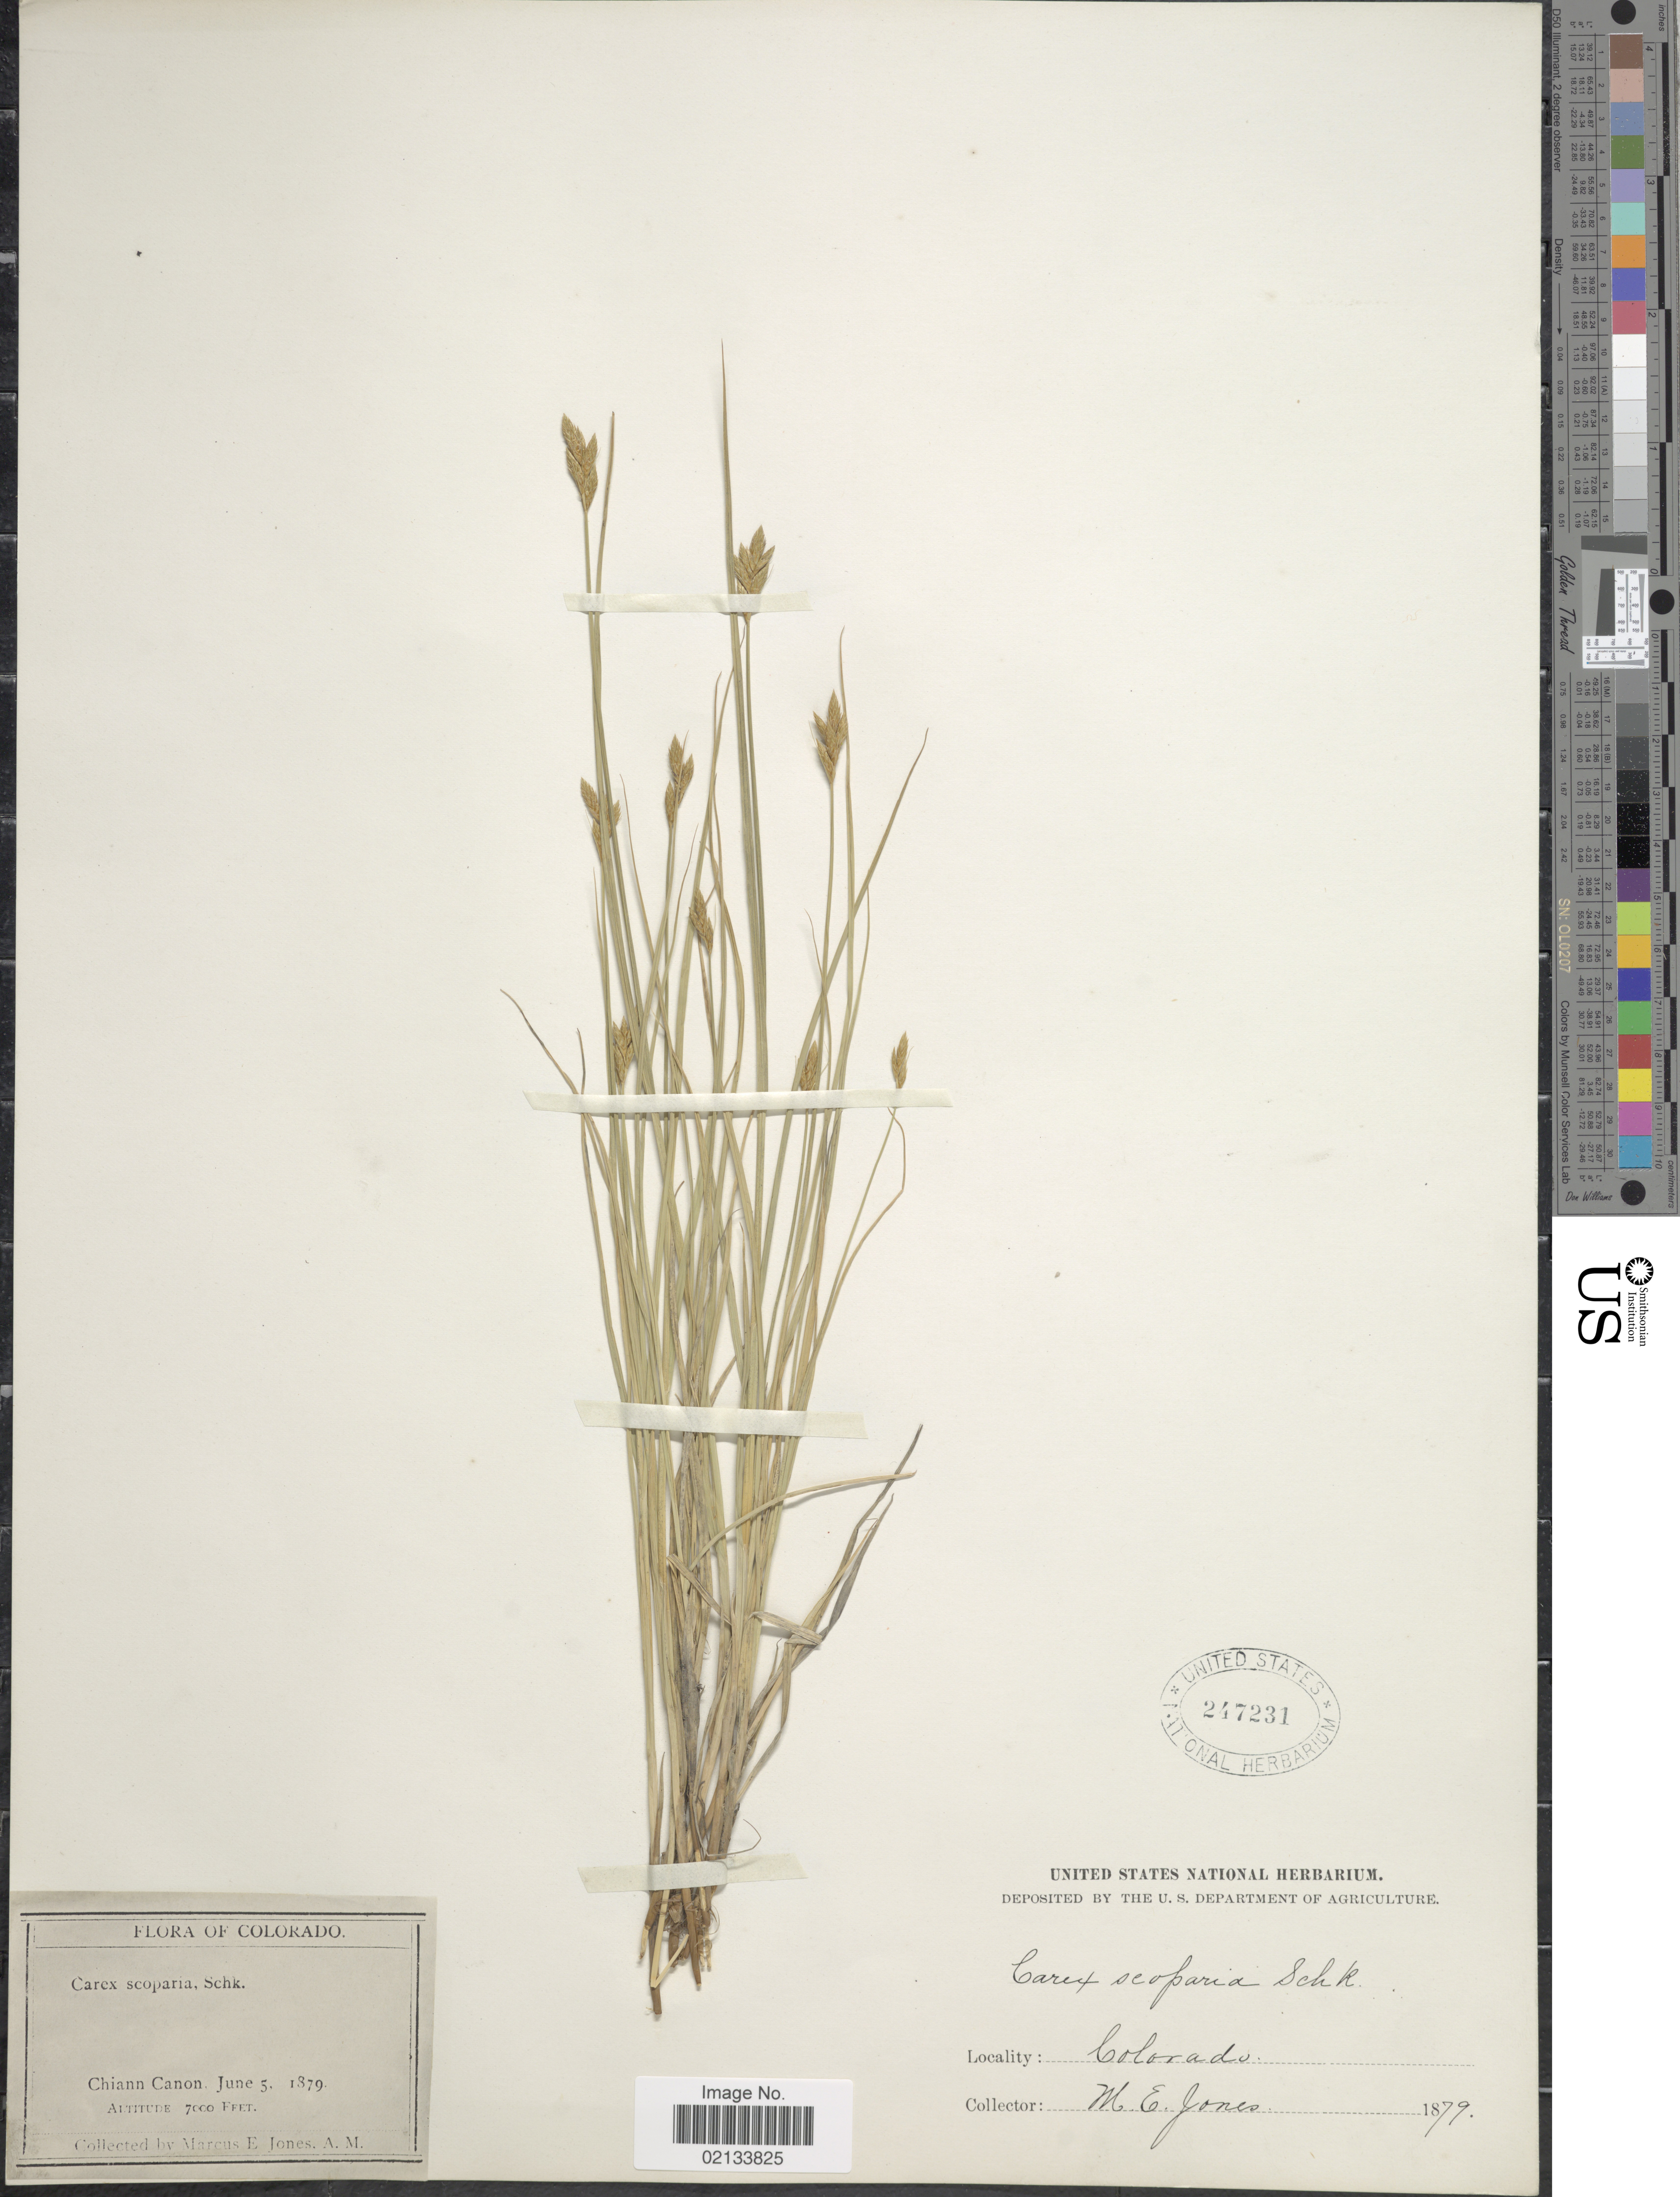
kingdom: Plantae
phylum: Tracheophyta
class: Liliopsida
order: Poales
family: Cyperaceae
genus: Carex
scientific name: Carex scoparia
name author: Schkuhr ex Willd.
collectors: M. E. Jones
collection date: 1879-06-05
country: United States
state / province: Colorado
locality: Chiann Canon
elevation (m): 2134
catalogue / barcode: US 247231